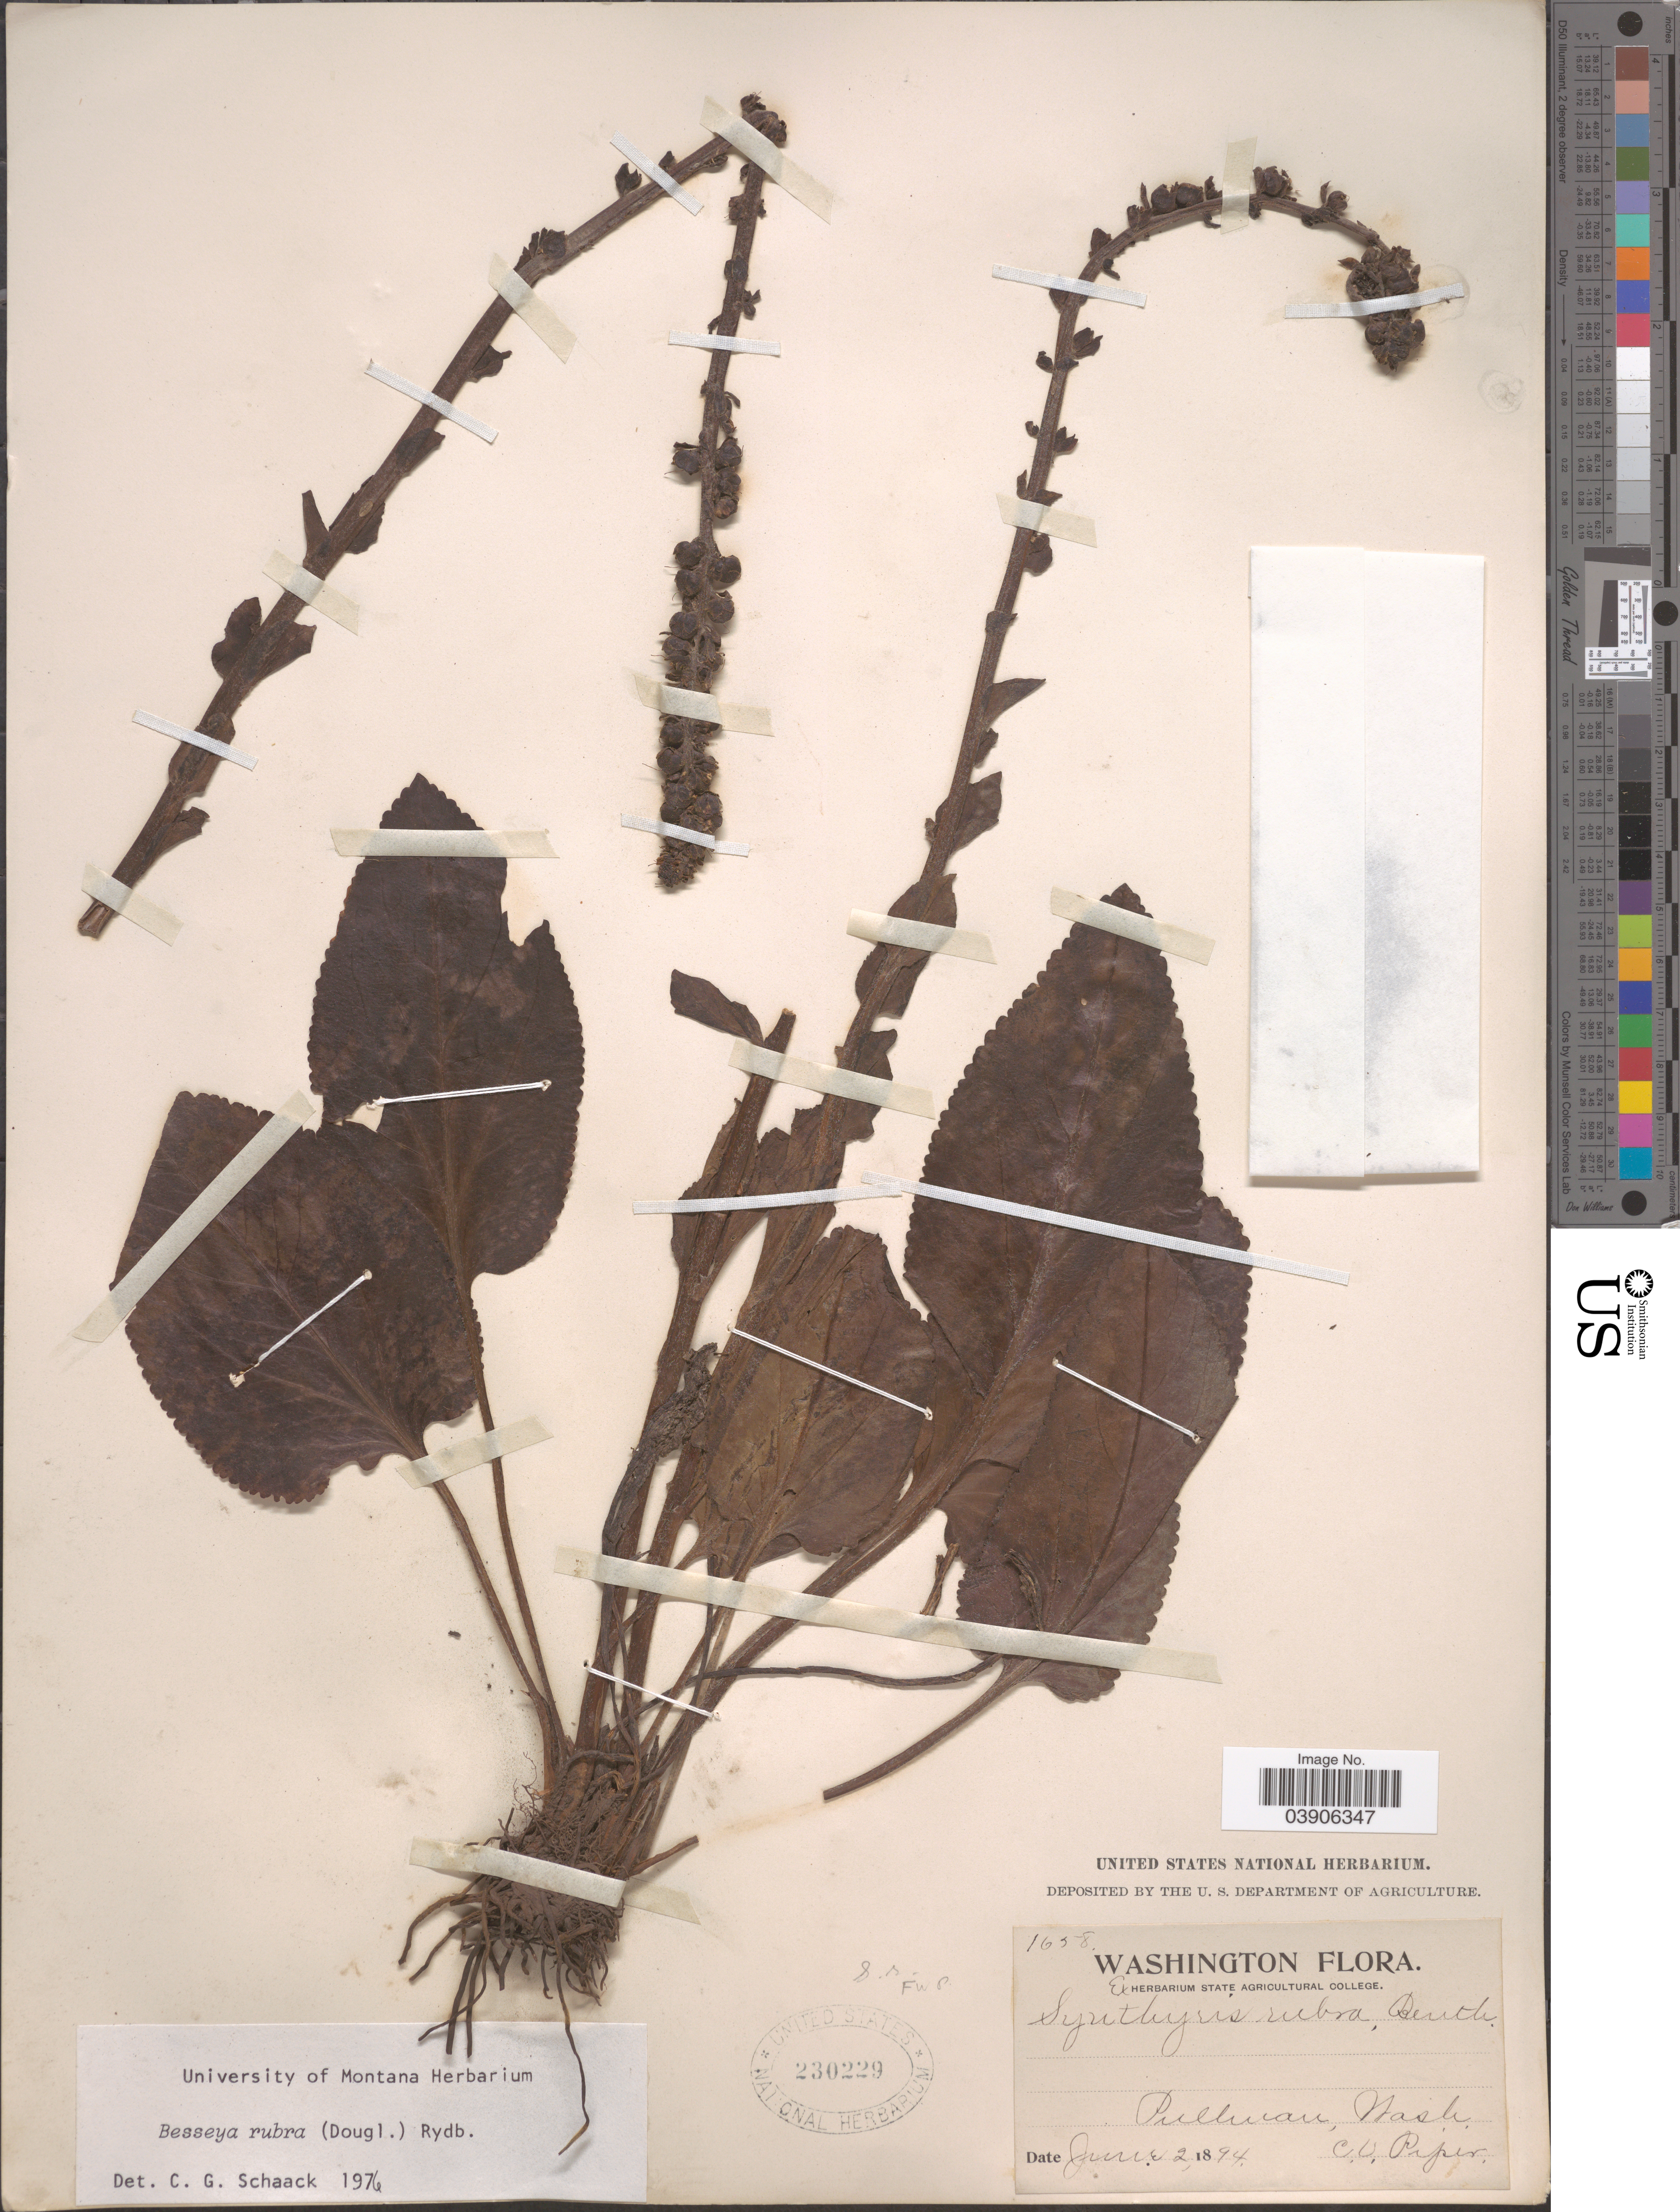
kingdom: Plantae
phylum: Tracheophyta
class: Magnoliopsida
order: Lamiales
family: Plantaginaceae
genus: Synthyris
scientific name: Synthyris rubra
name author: (Douglas ex Hook.) Benth.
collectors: C. V. Piper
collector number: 1658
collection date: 1894-06-02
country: United States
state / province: Washington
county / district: Whitman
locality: Pullman.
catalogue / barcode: US 230229